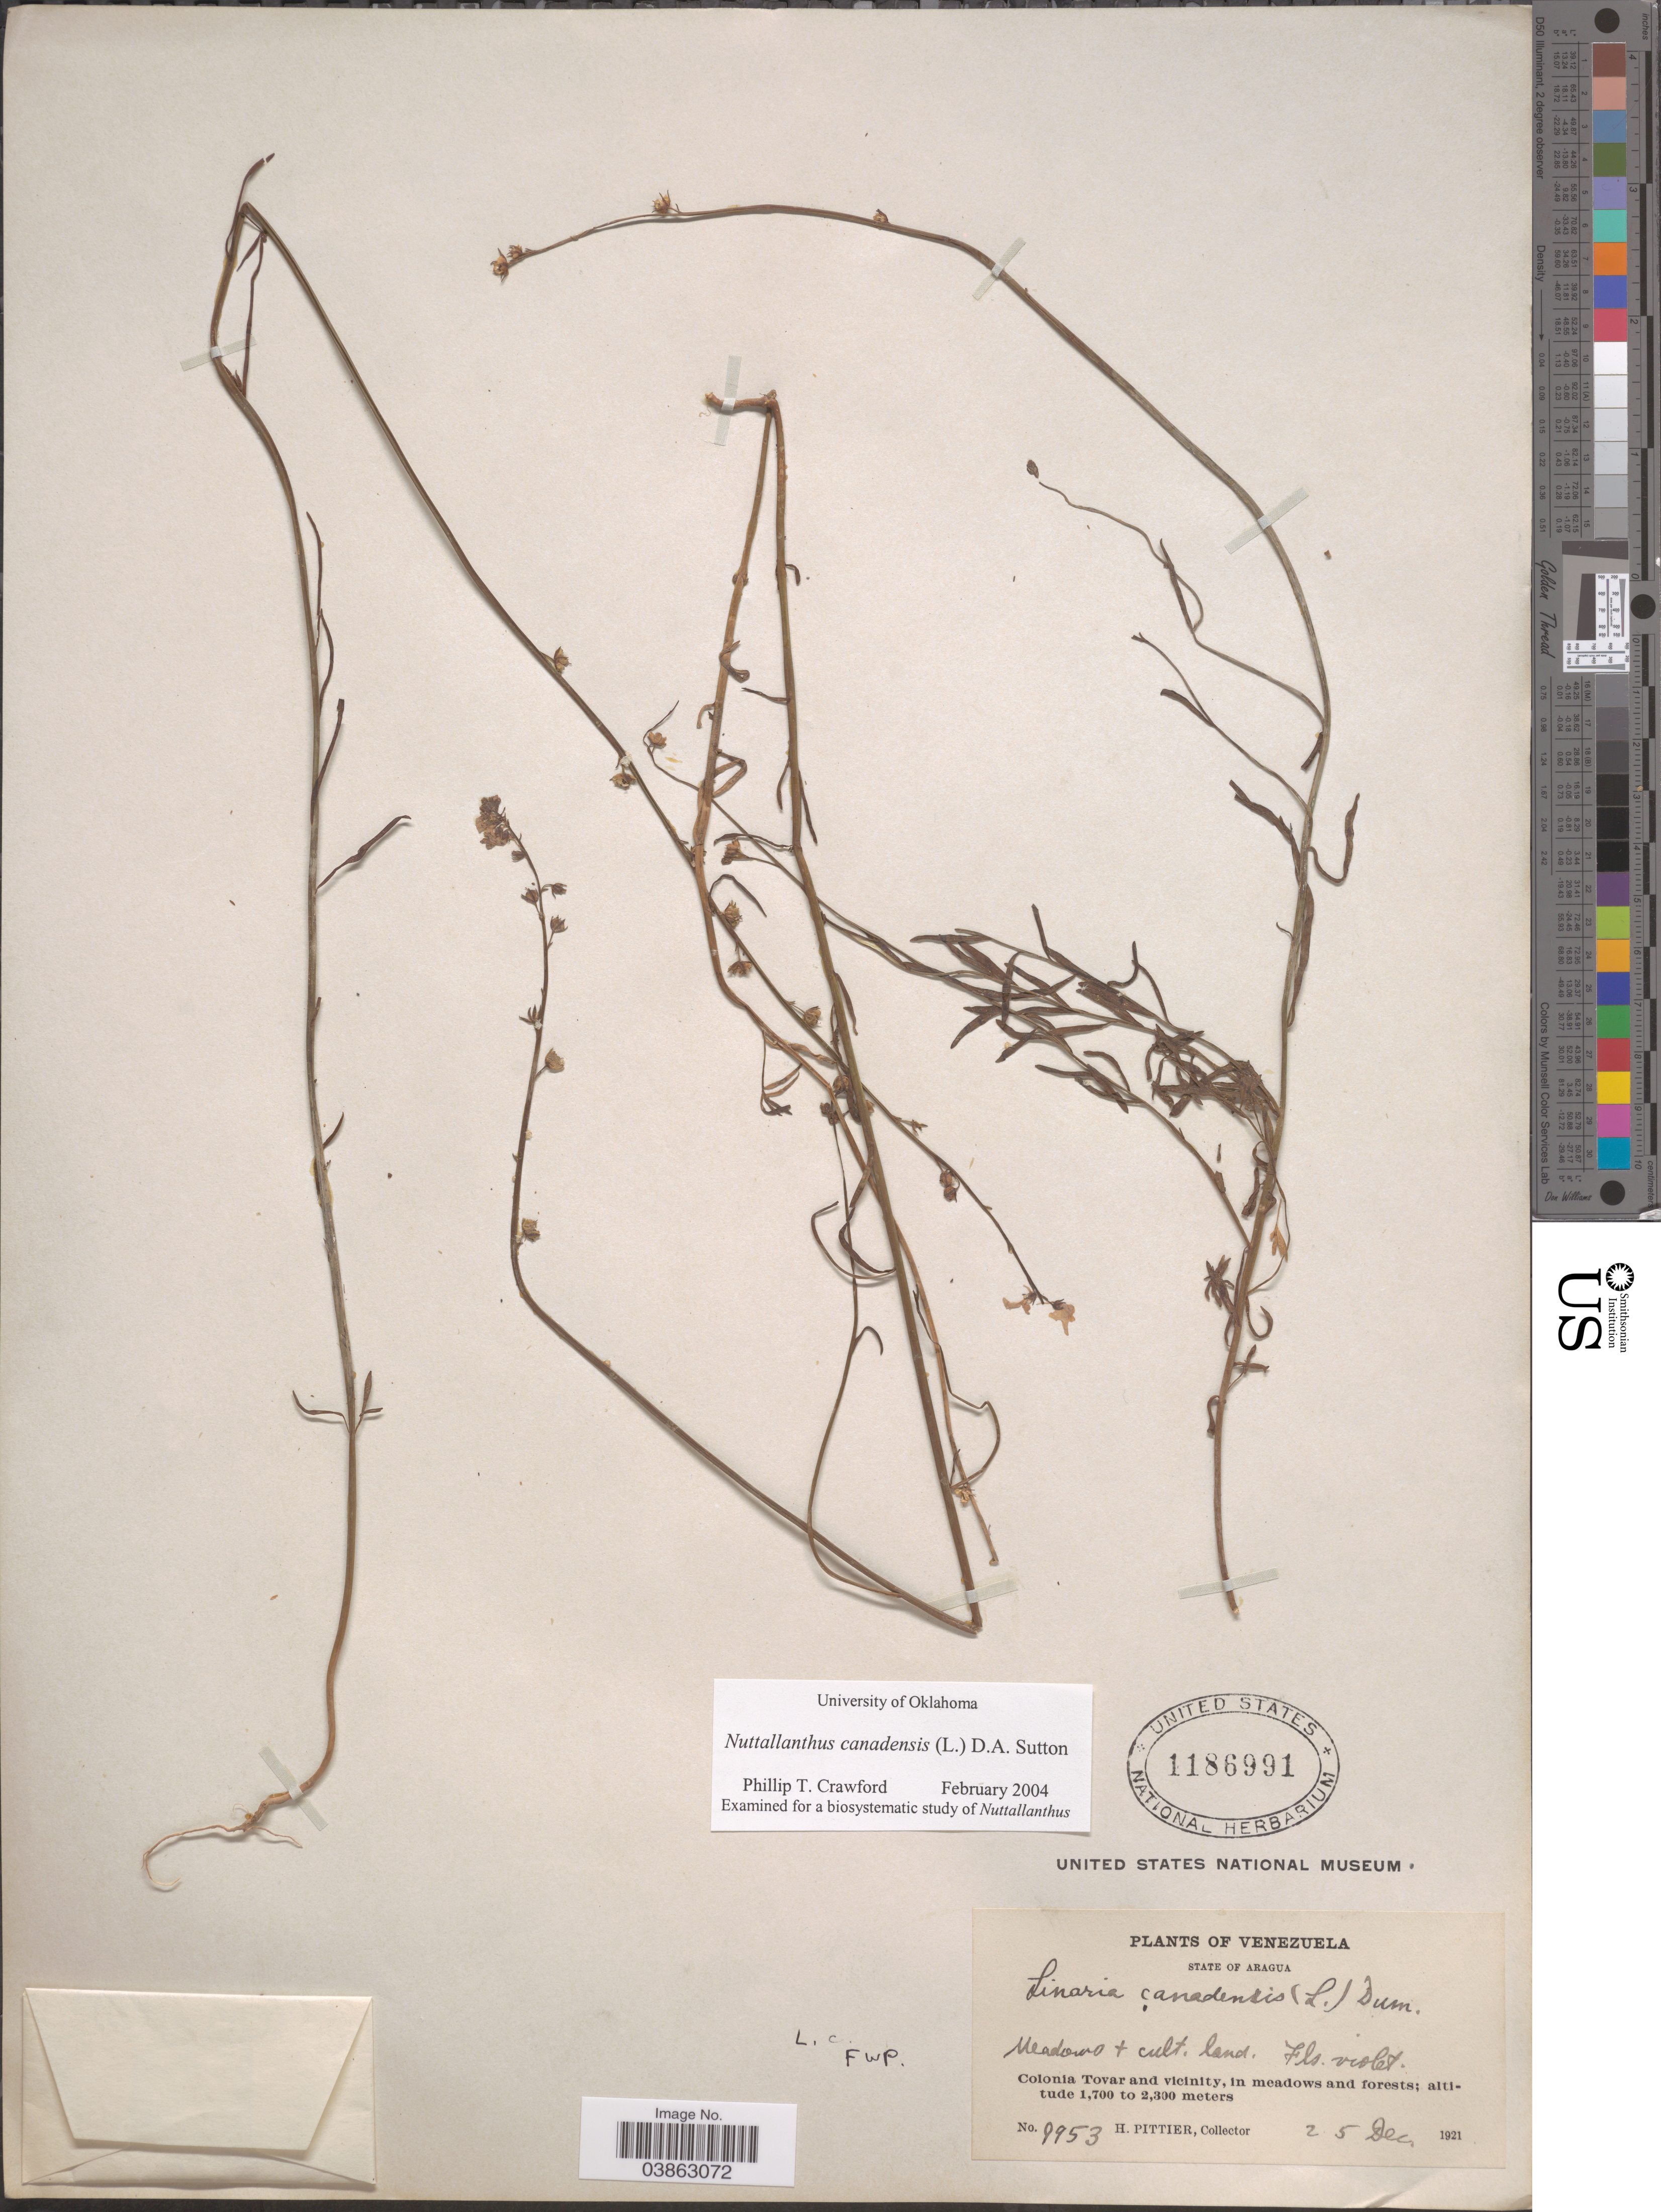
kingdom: Plantae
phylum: Tracheophyta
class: Magnoliopsida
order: Lamiales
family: Plantaginaceae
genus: Linaria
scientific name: Linaria canadensis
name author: (L.) Dum. Cours.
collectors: H. F. Pittier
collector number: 9953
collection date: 1921-12-25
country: Venezuela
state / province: Aragua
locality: Colonia Tovar and vicinity, in meadows and forests.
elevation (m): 1700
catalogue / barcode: US 1186991